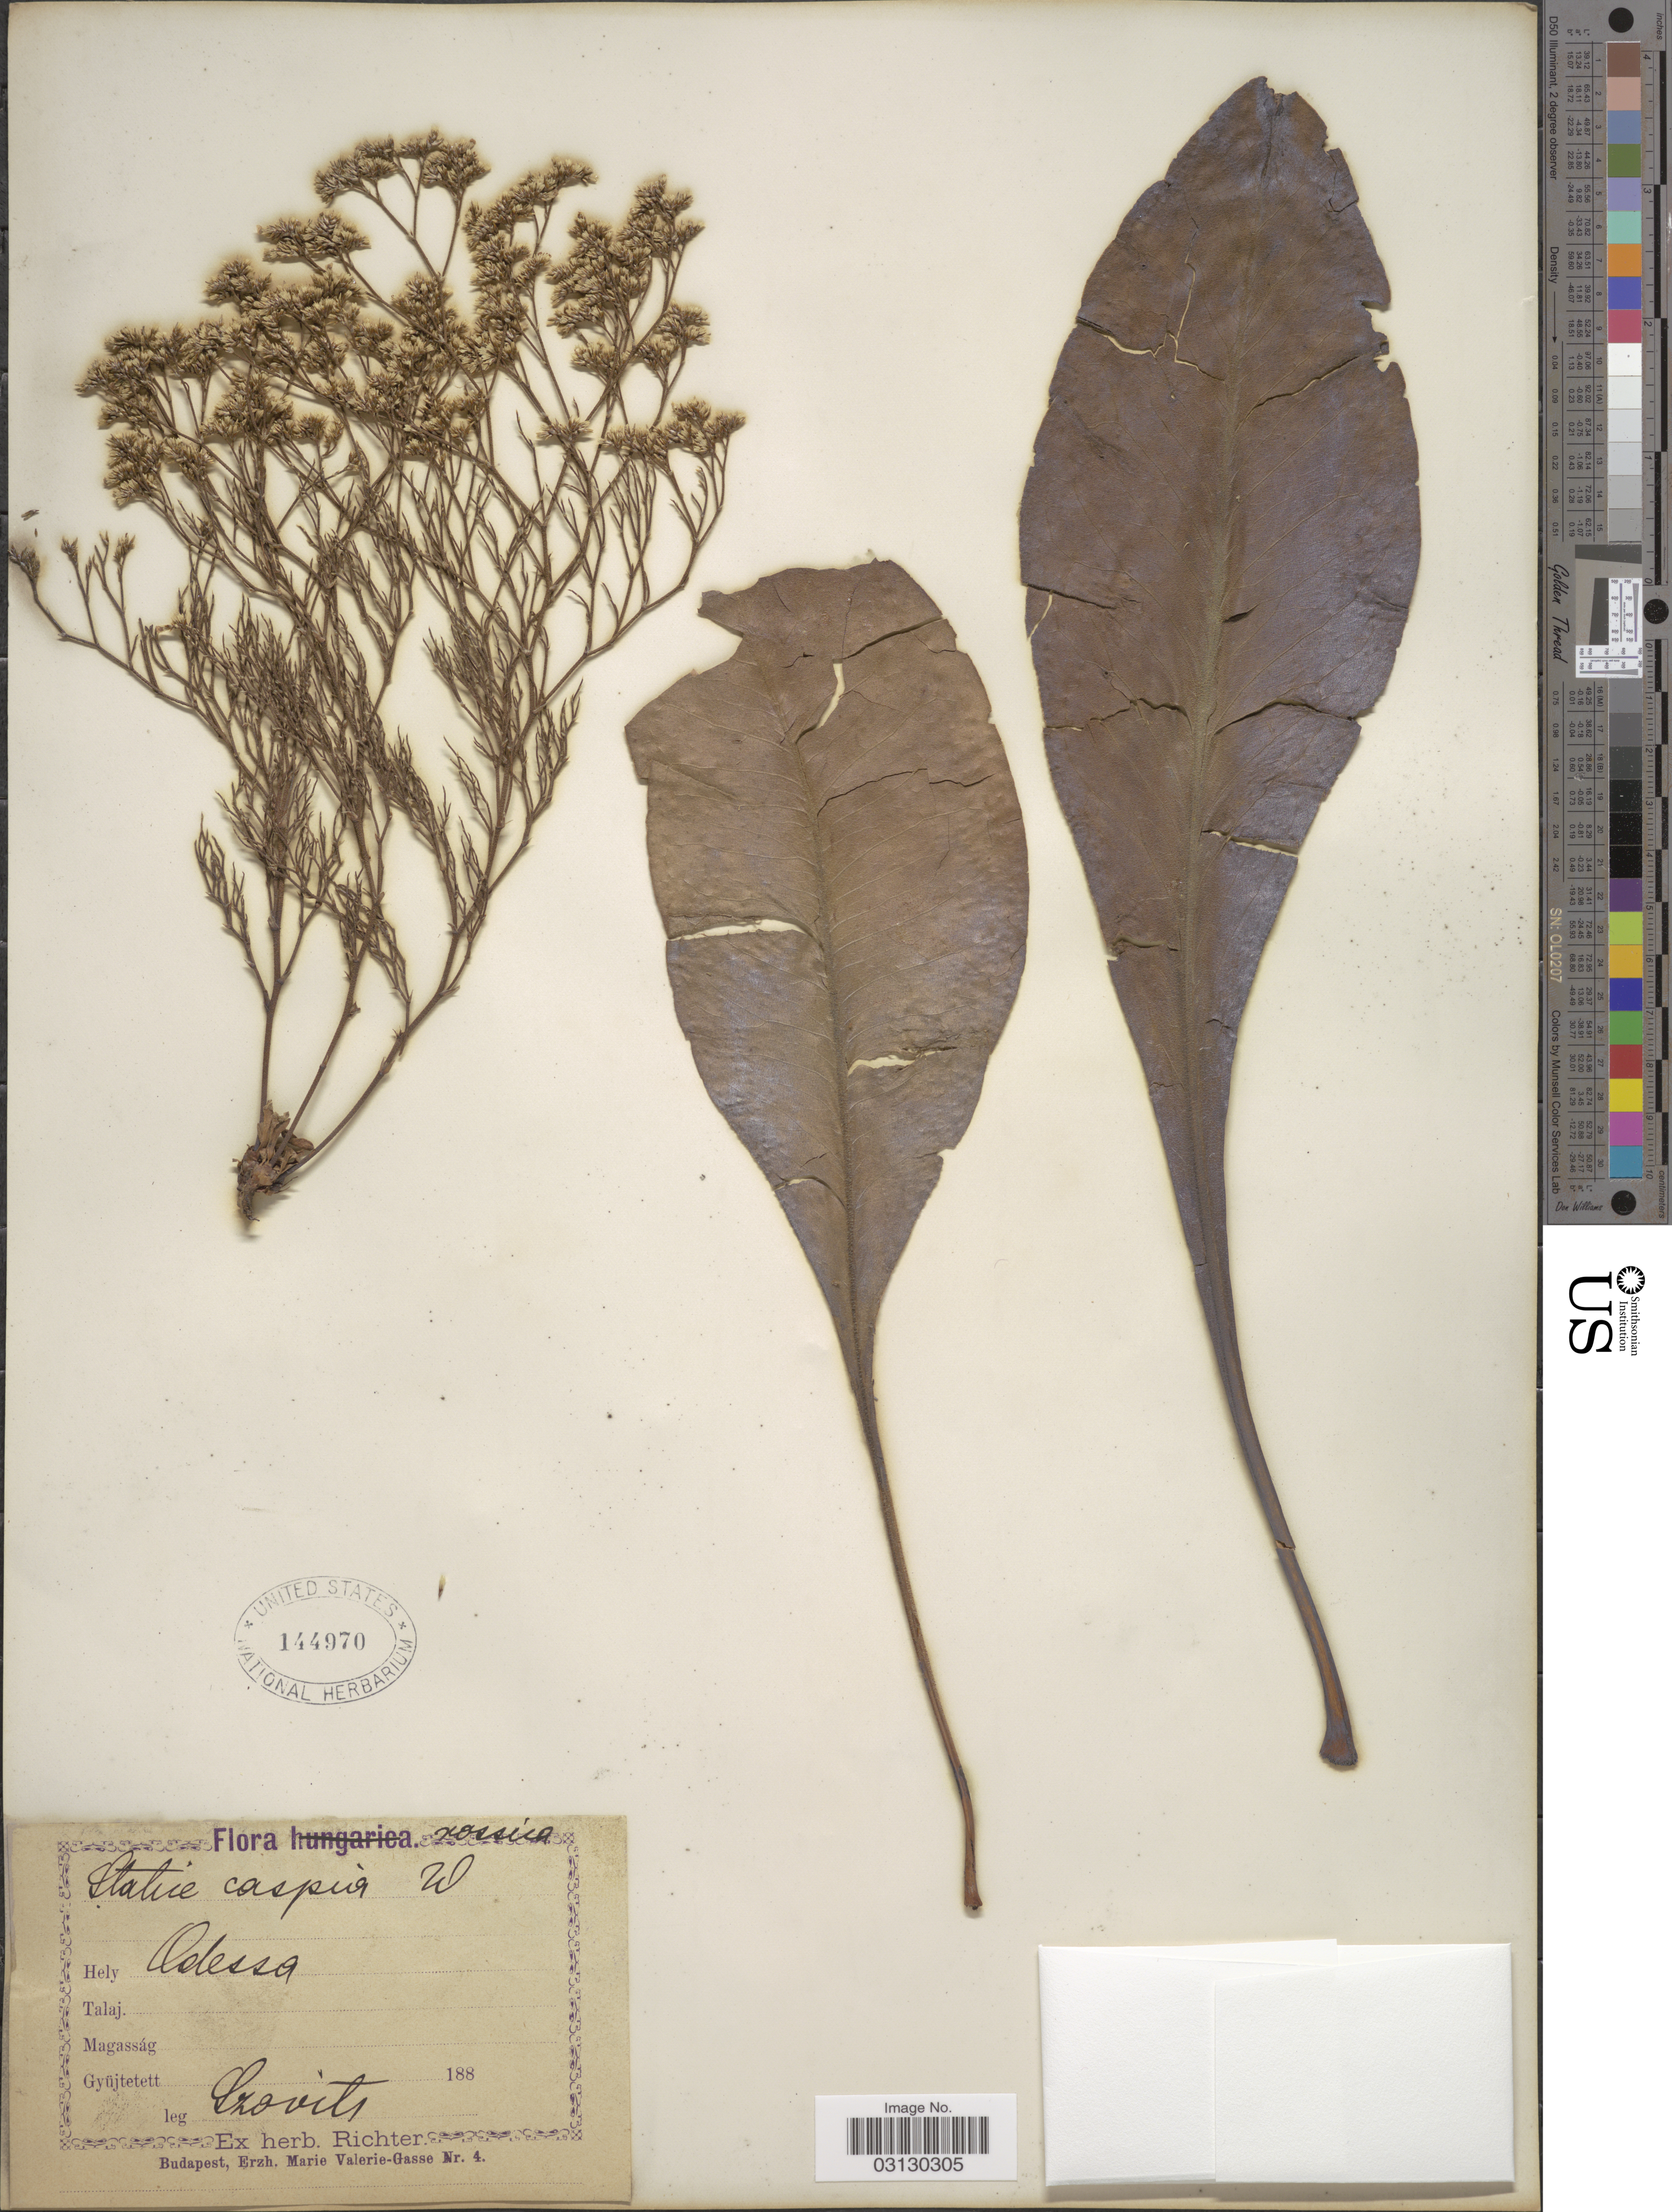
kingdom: Plantae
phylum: Tracheophyta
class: Magnoliopsida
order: Caryophyllales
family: Plumbaginaceae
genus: Limonium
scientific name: Limonium caspium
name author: (Willd.) P. Fourn.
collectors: Szovits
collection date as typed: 188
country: Ukraine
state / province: Odesa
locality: [illegible text], Odessa.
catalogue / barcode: US 144970